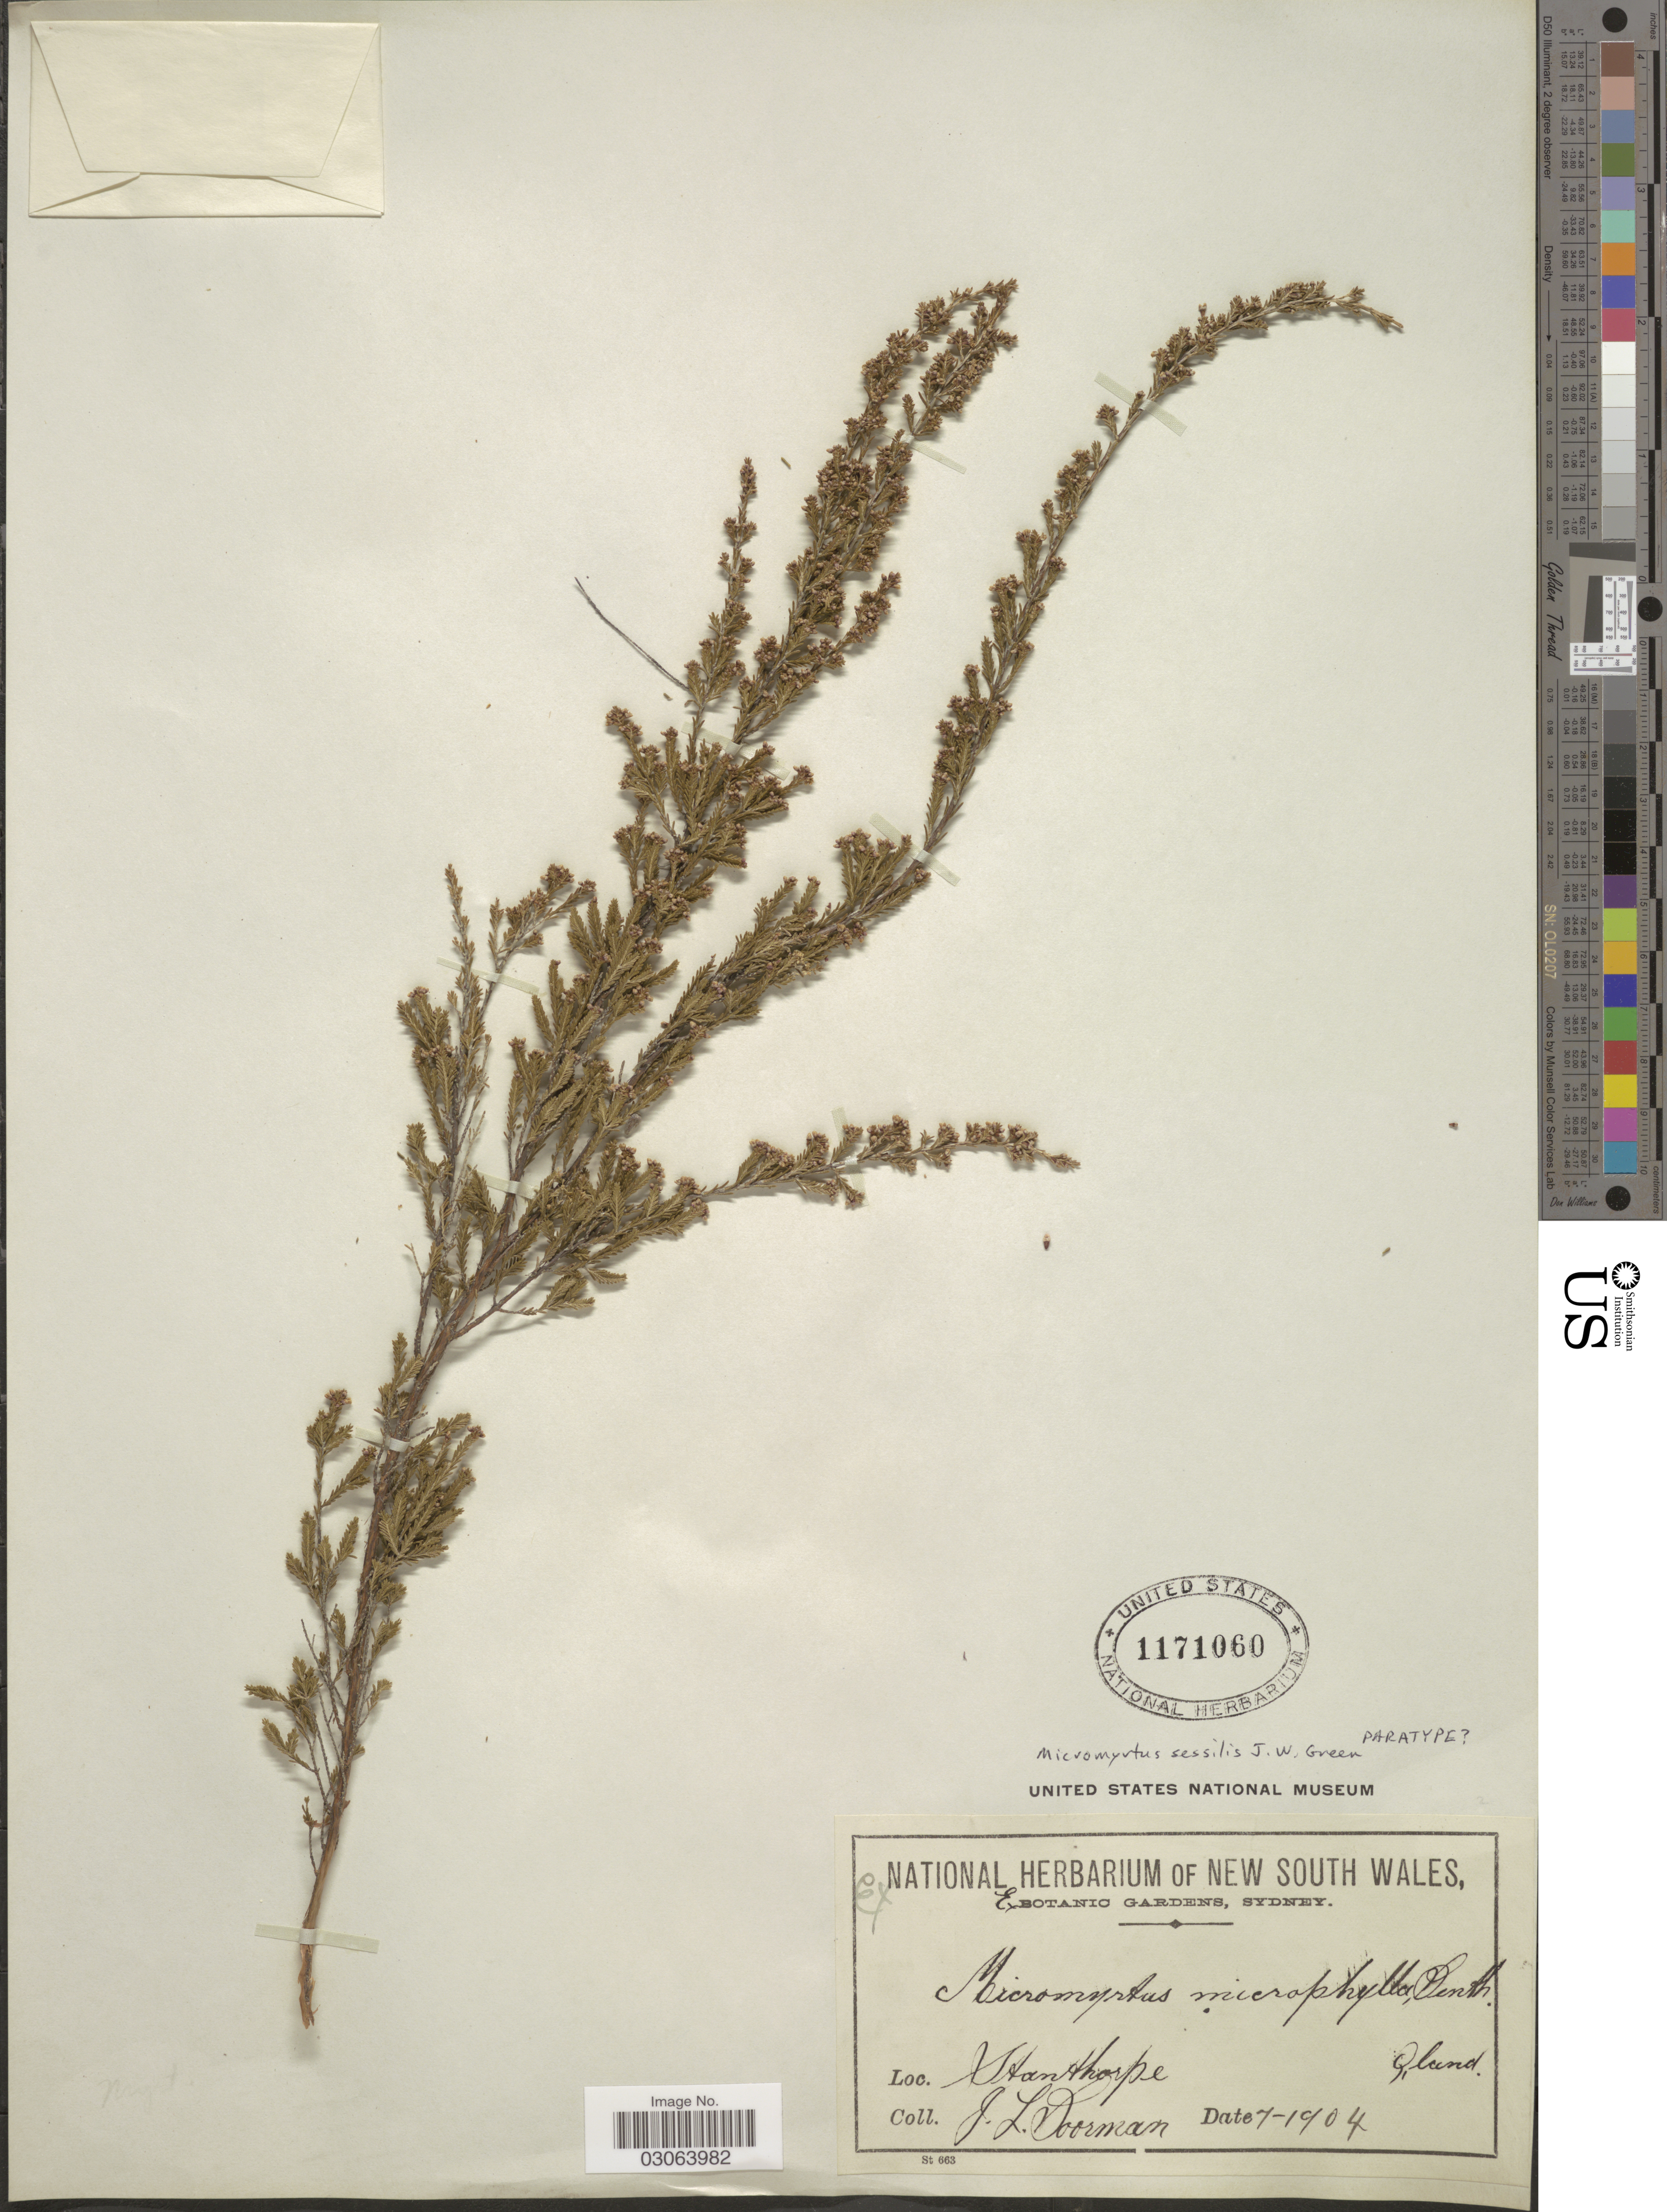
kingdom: Plantae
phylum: Tracheophyta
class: Magnoliopsida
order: Myrtales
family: Myrtaceae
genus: Micromyrtus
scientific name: Micromyrtus sessilis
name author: J.W. Green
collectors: J. Boorman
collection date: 1904-07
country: Australia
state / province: Queensland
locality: Stanthorpe.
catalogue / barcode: US 1171060